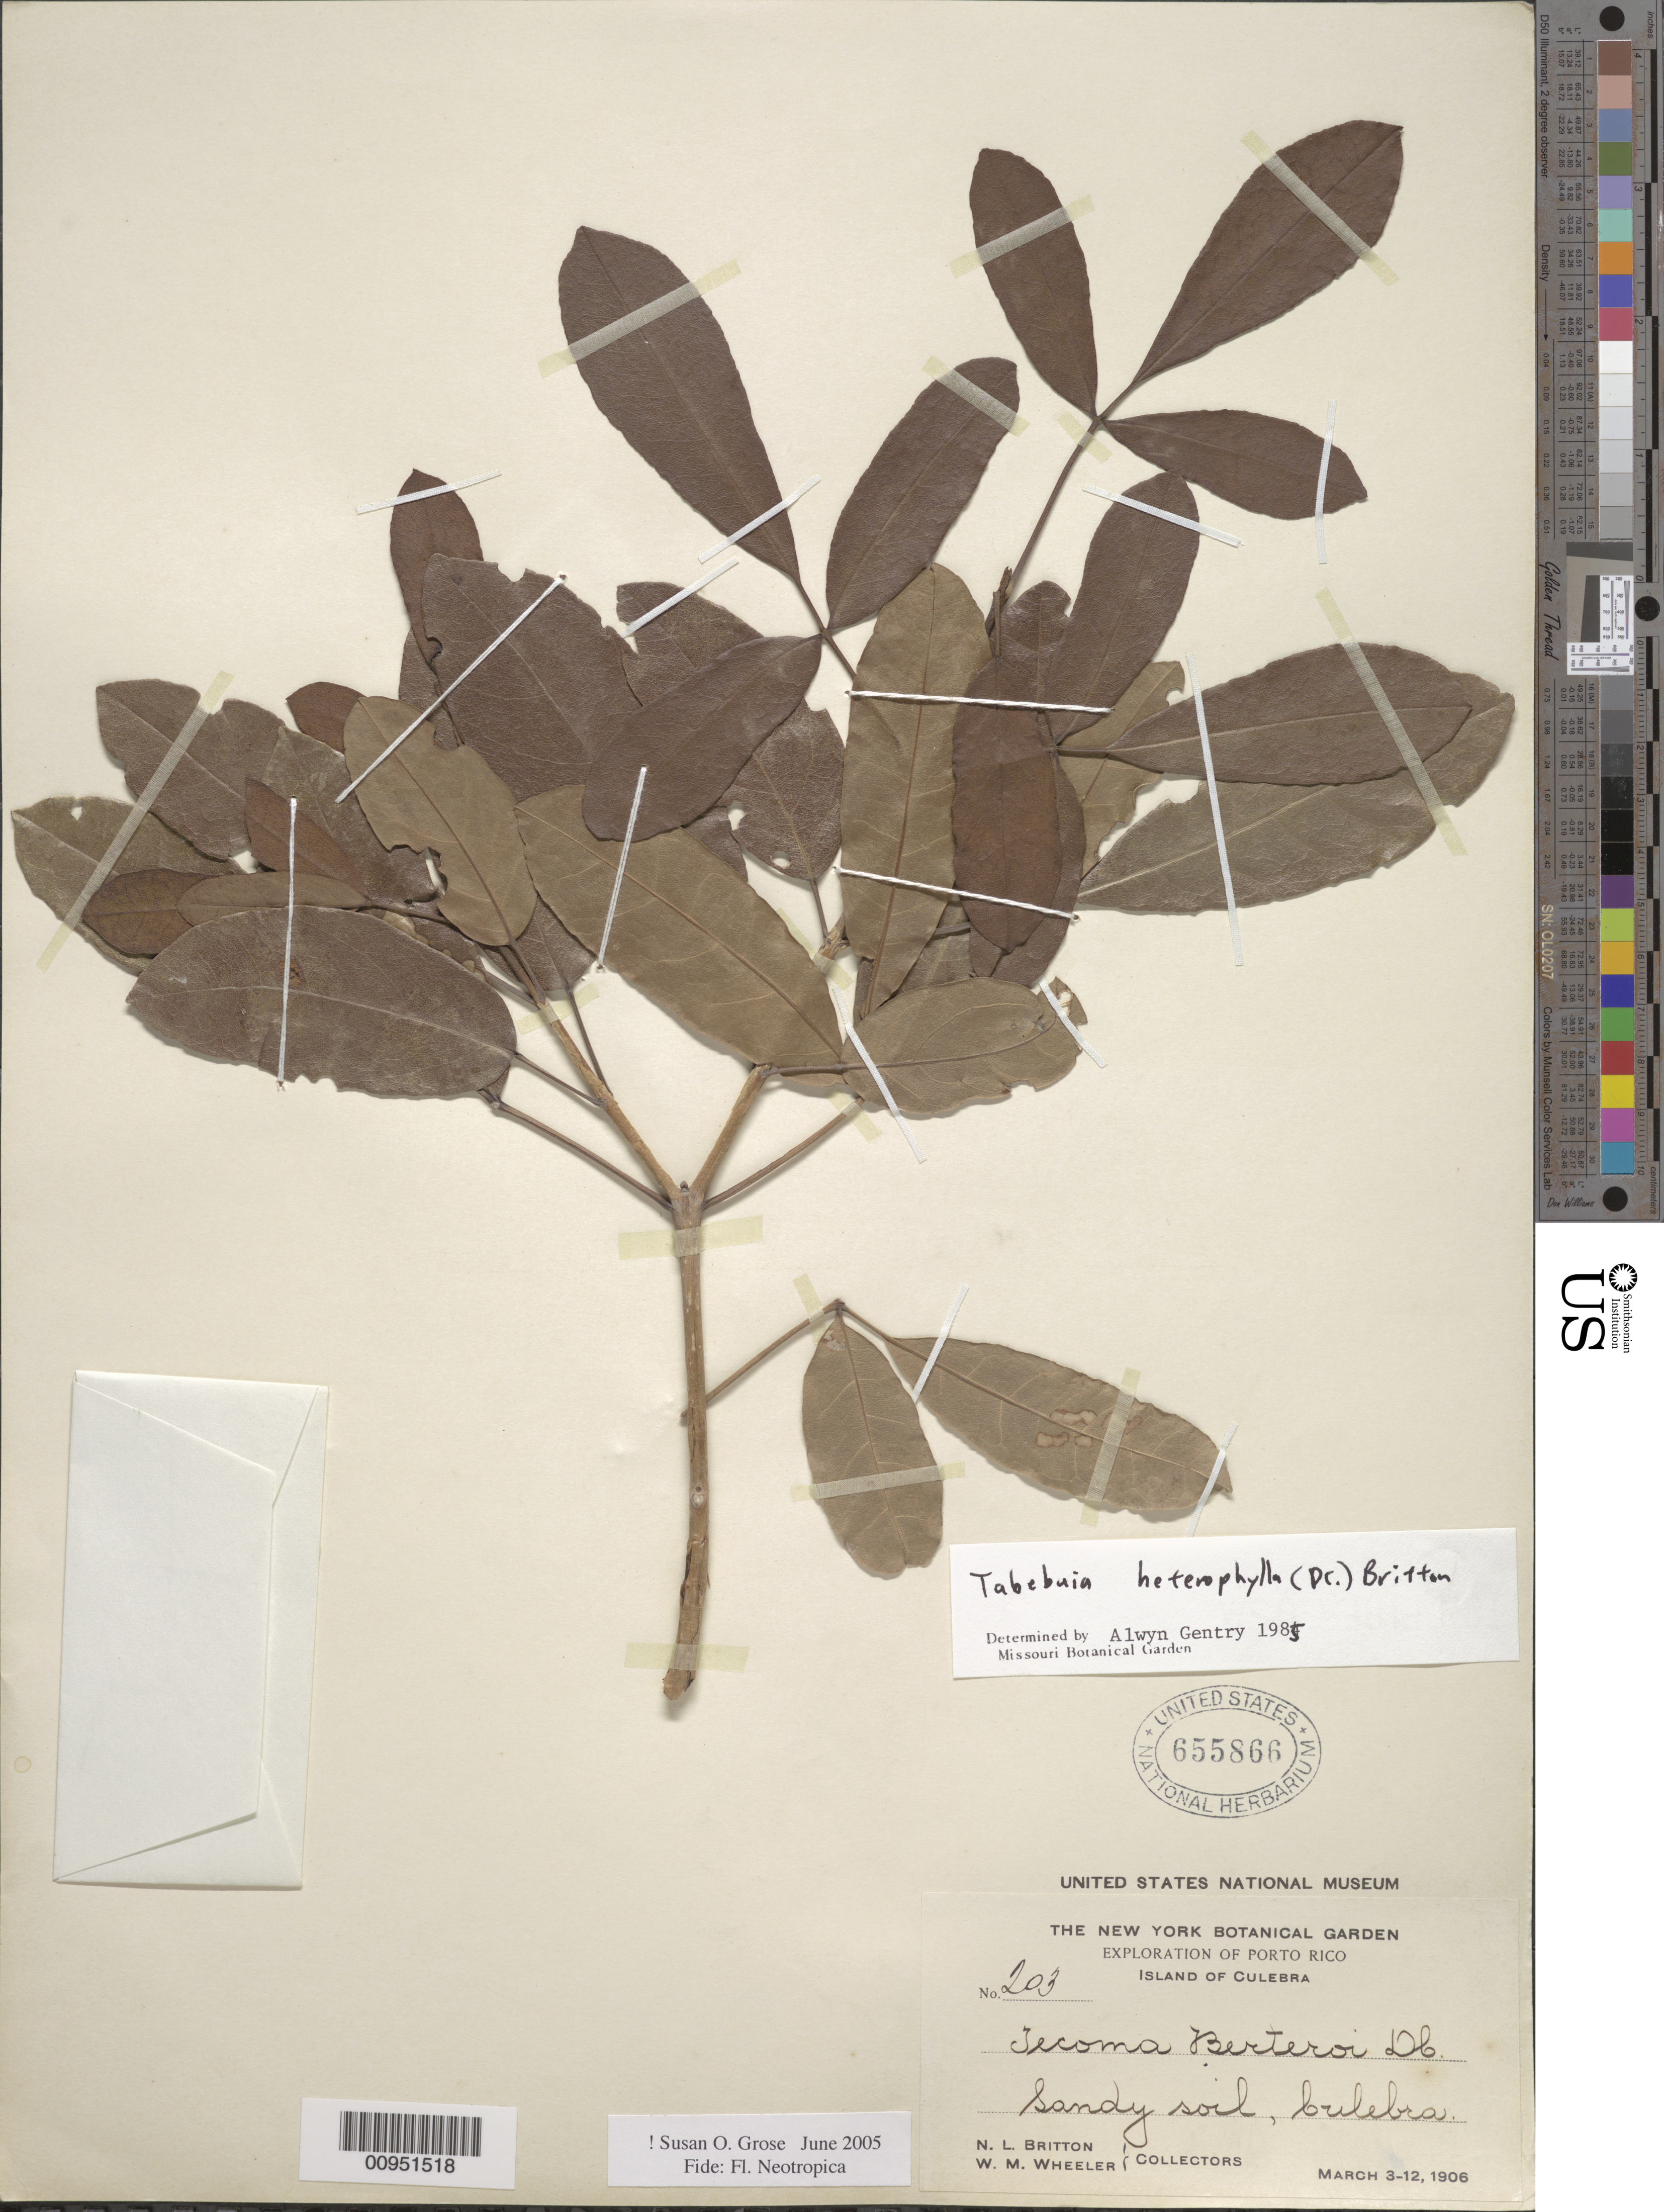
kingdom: Plantae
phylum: Tracheophyta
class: Magnoliopsida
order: Lamiales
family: Bignoniaceae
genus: Tabebuia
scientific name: Tabebuia heterophylla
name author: (DC.) Britton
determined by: Grose, S. O.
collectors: N. Britton & W. Wheeler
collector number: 203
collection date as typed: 03 Mar 1906 to 12 Mar 1906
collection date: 1906-03-03/1906-03-12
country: Puerto Rico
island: Culebra I.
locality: Culebra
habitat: Sandy soil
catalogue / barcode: US 655866